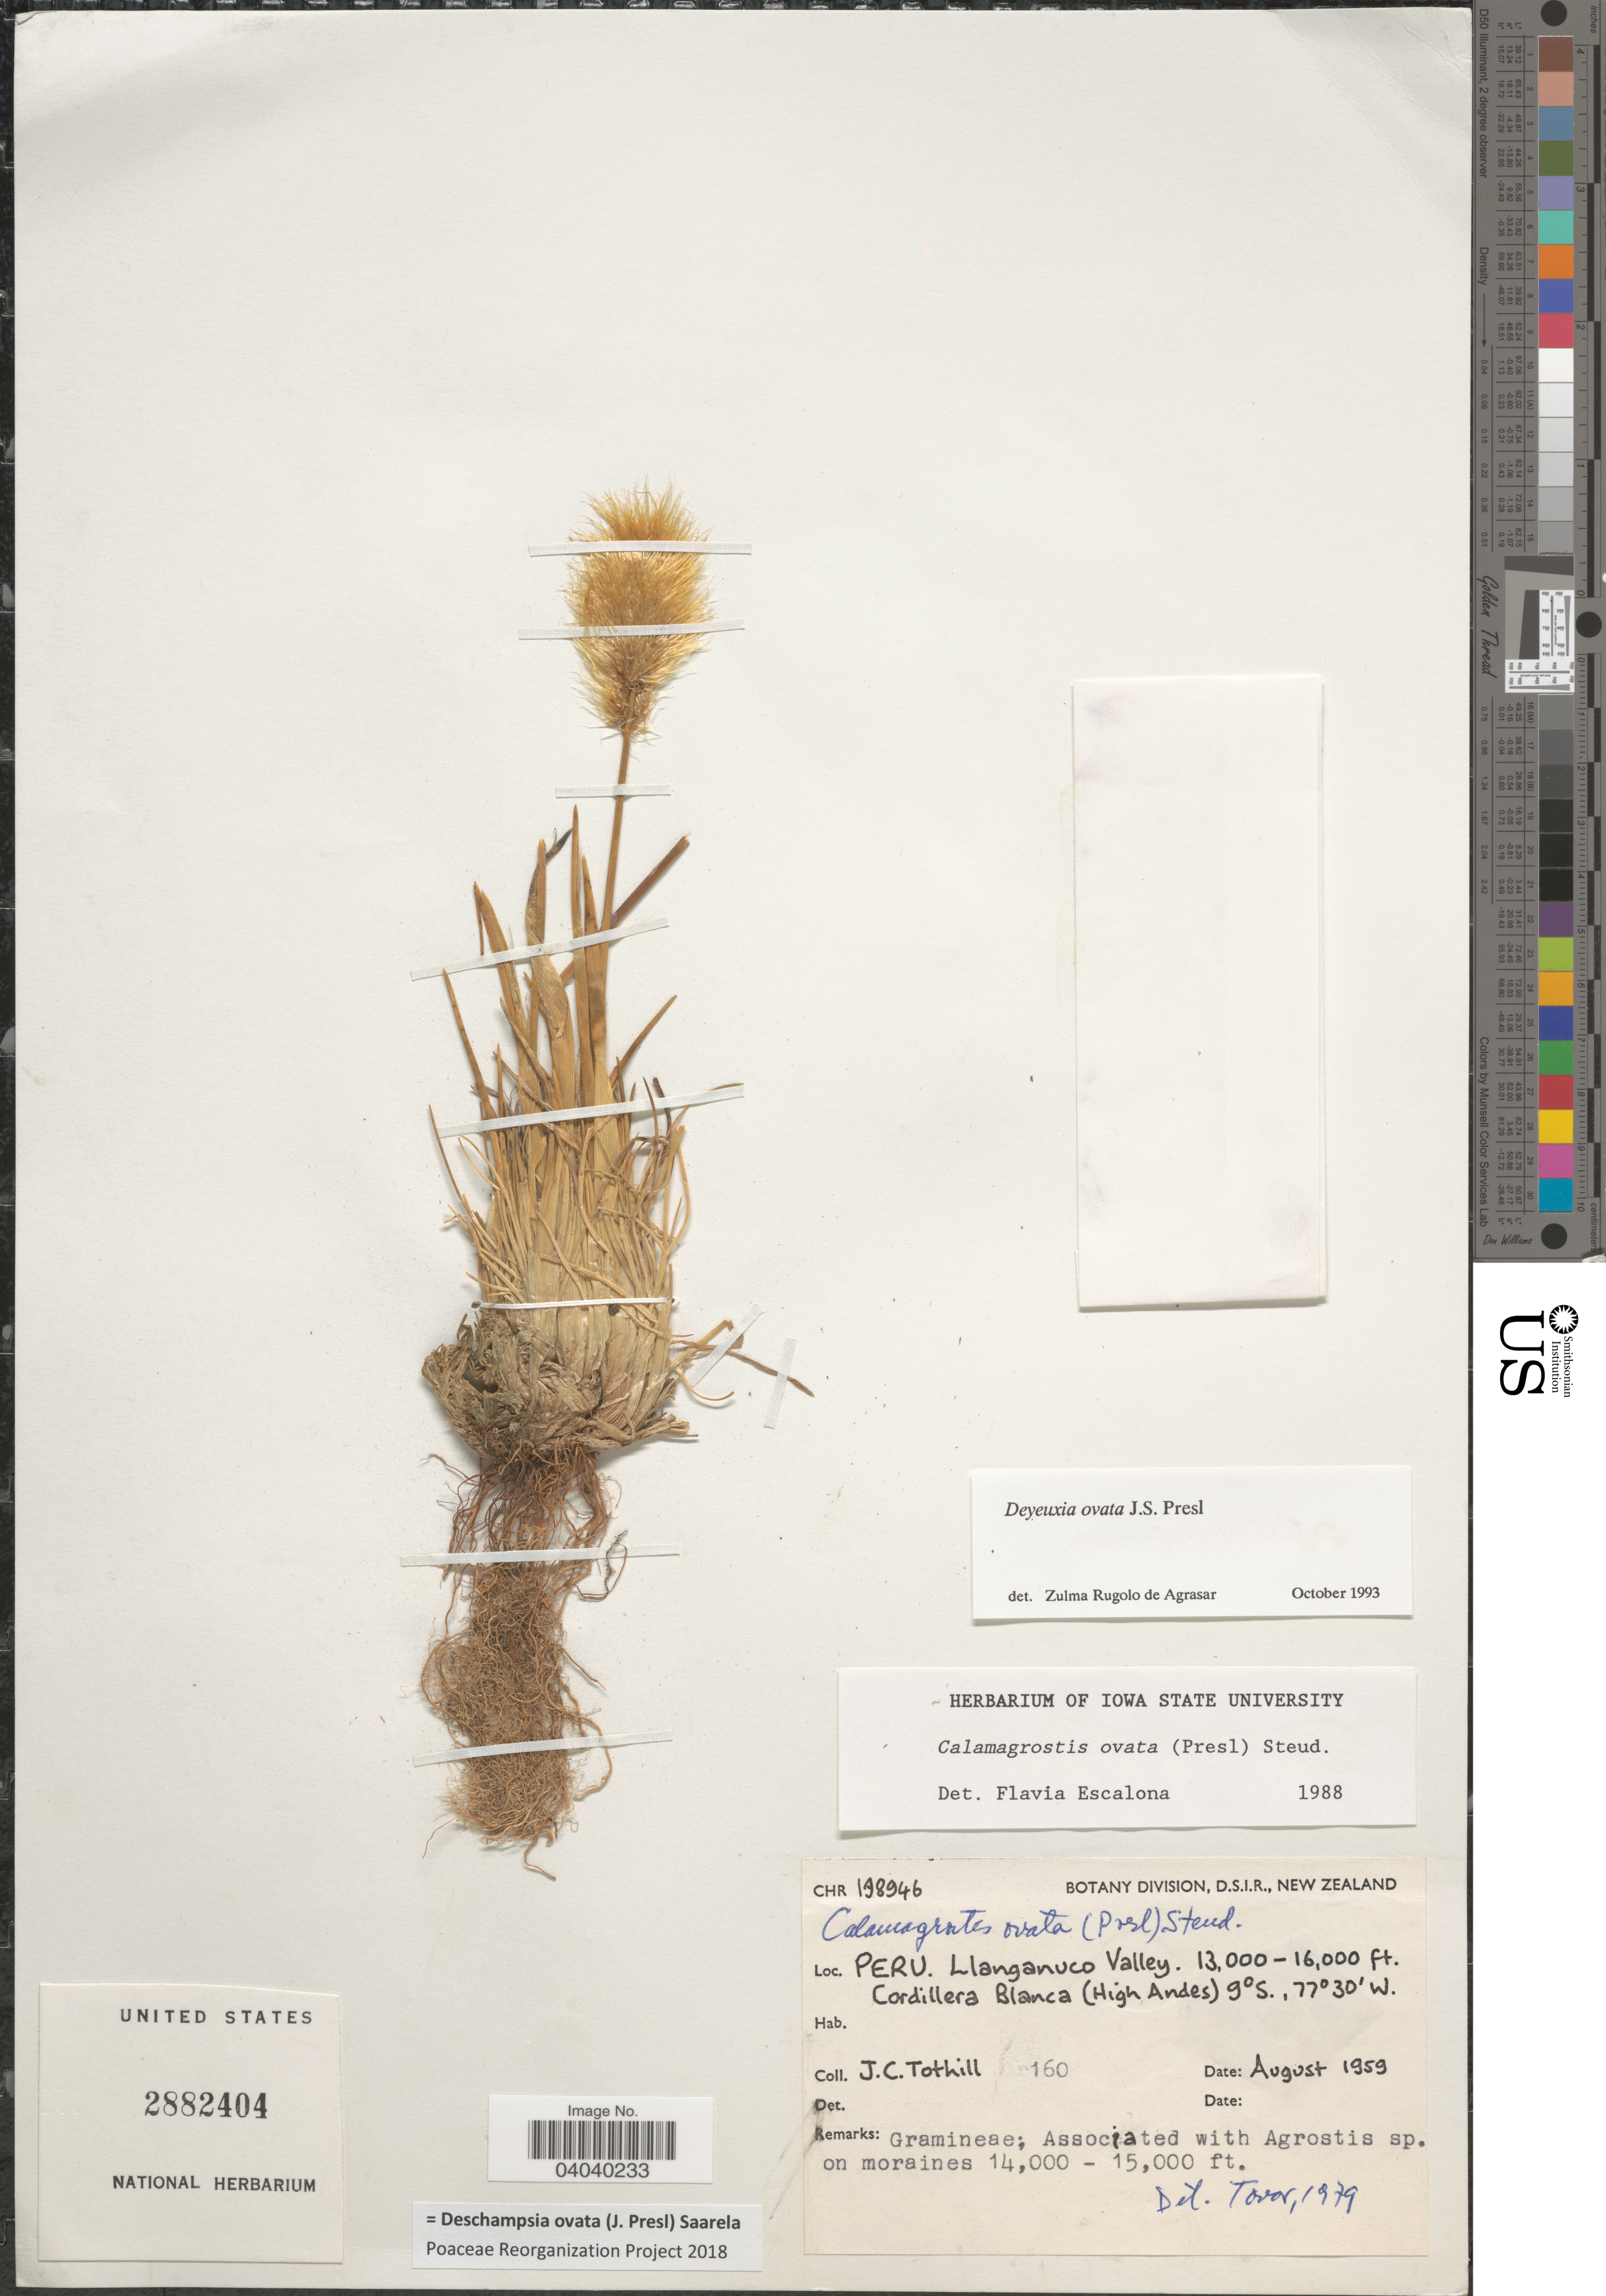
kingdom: Plantae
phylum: Tracheophyta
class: Liliopsida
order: Poales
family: Poaceae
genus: Deschampsia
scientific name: Deschampsia ovata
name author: (J. Presl) Saarela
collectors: J. C. Tothill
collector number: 160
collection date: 1959-08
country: Peru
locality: Llanganuco Valley. Cordillera Blanca (High Andes).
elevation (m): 3962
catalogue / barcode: US 2882404